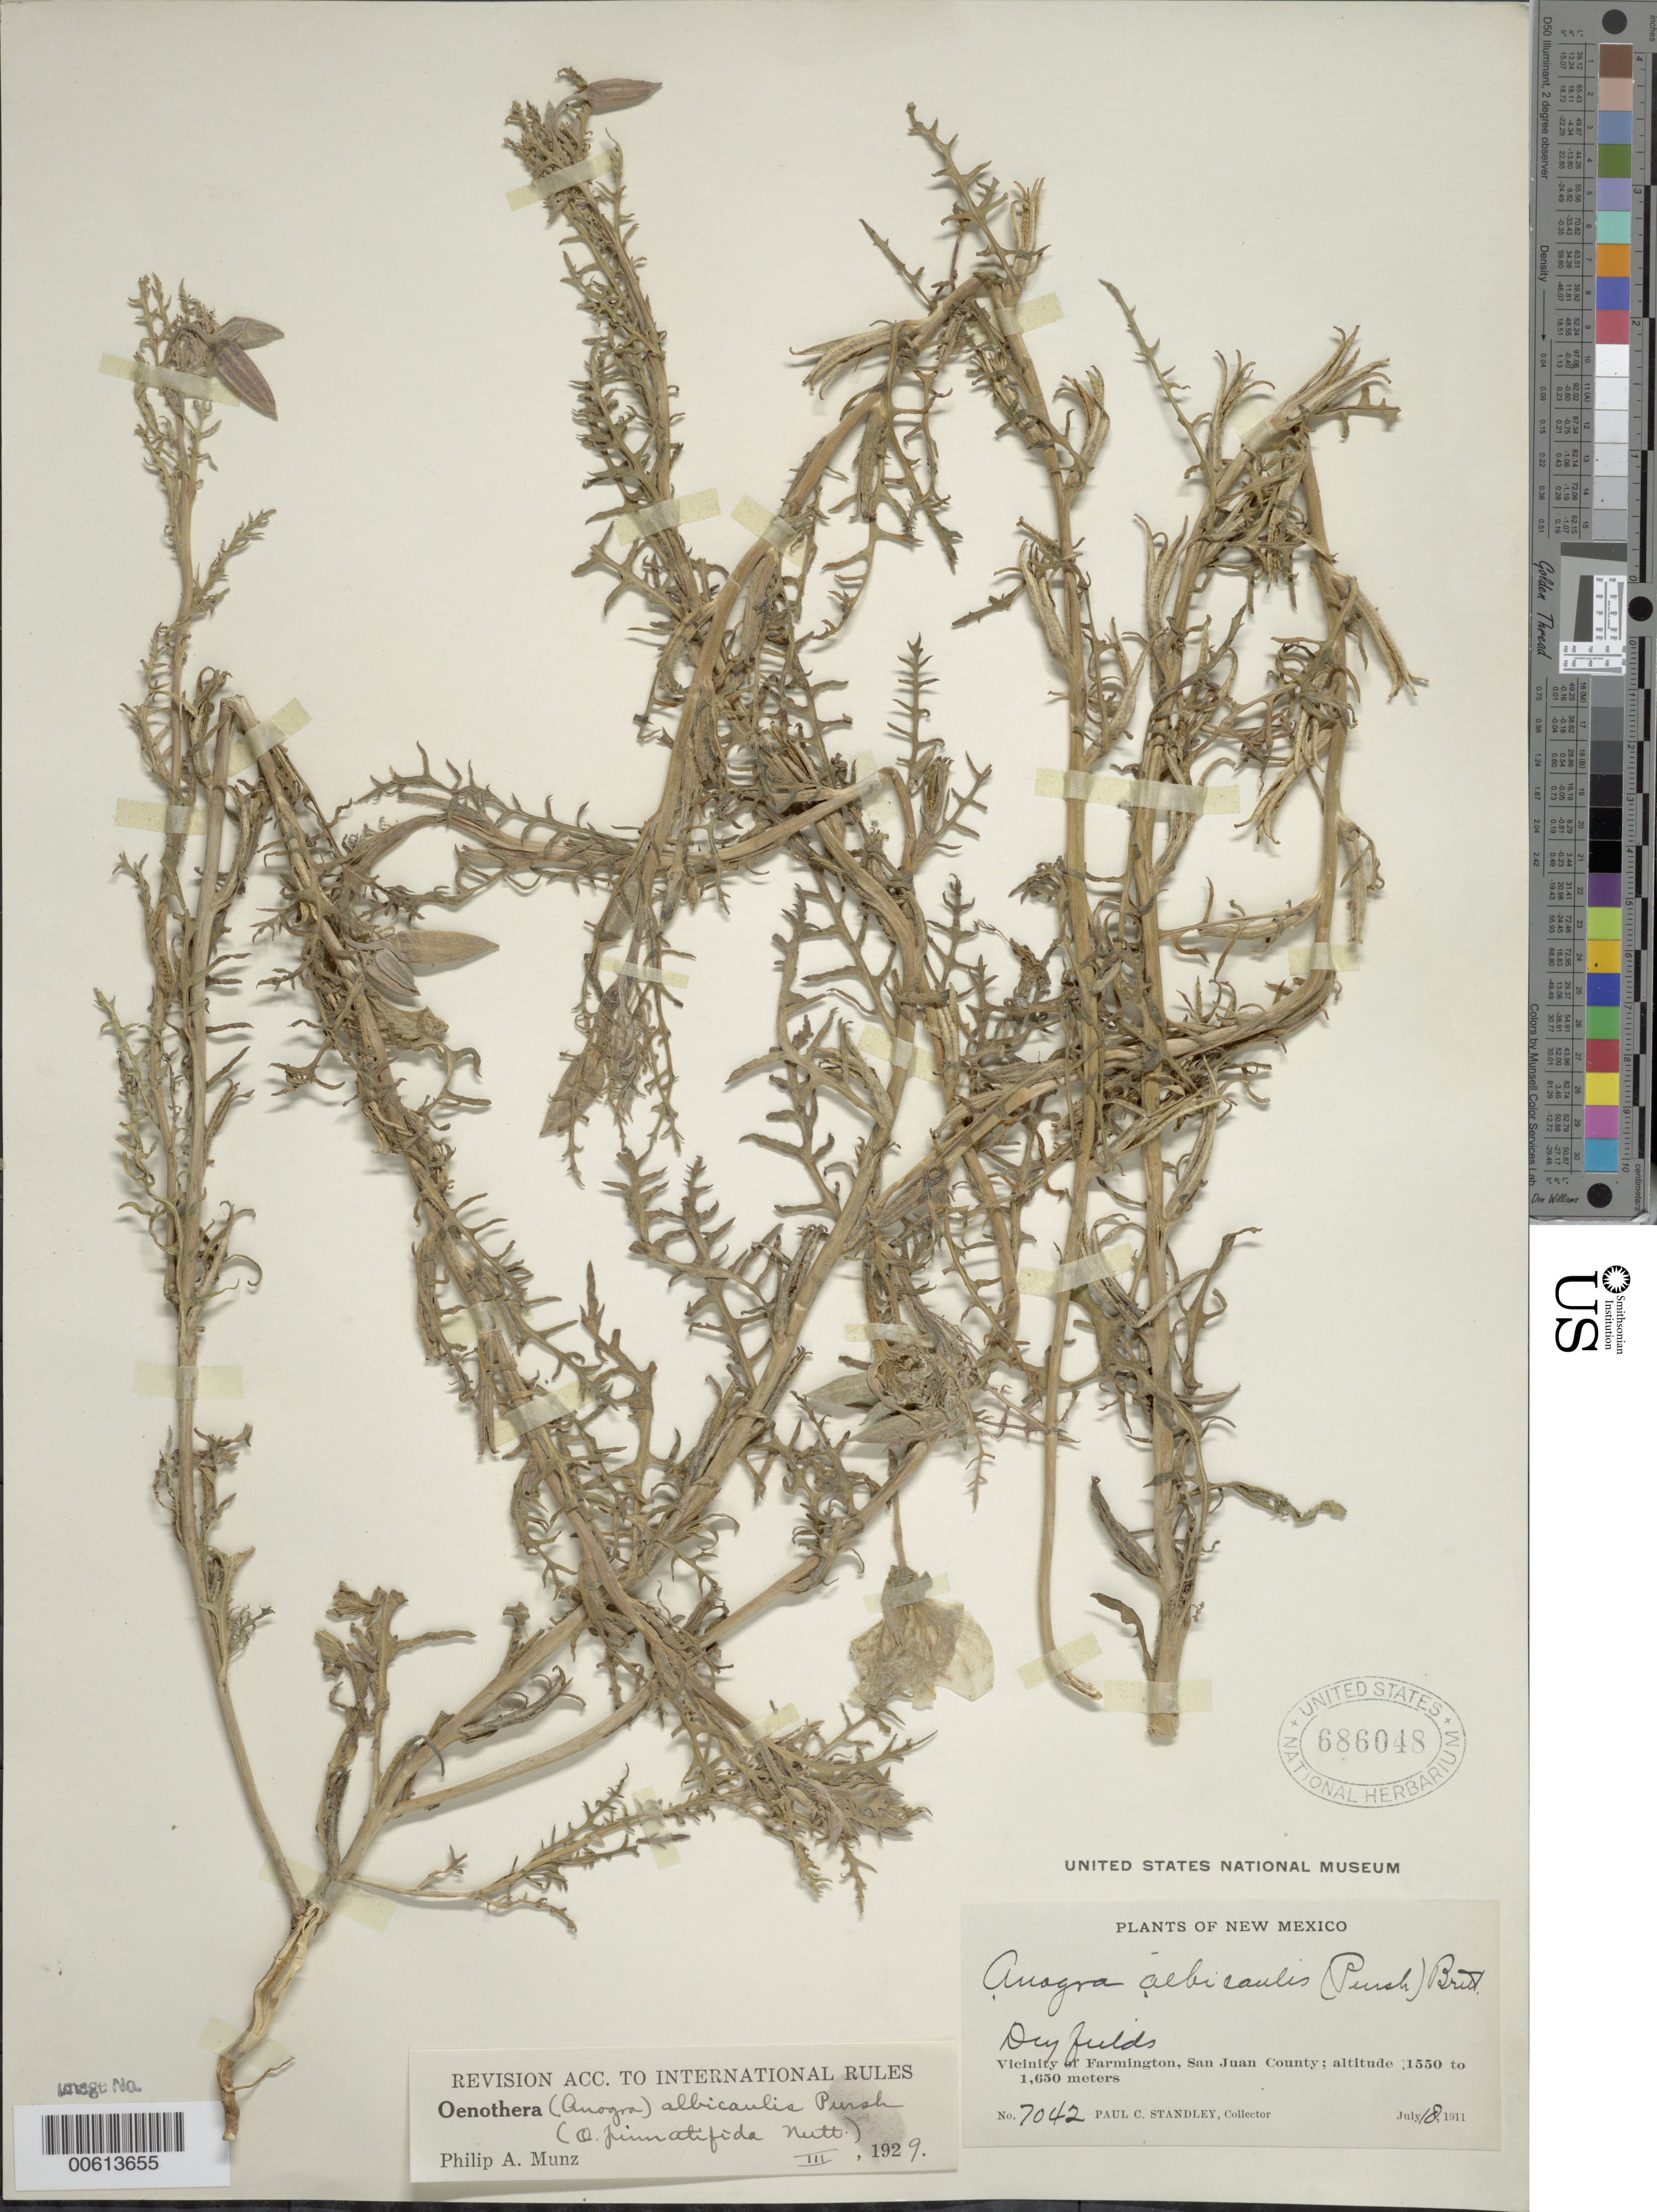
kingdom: Plantae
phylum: Tracheophyta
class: Magnoliopsida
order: Myrtales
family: Onagraceae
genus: Oenothera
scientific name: Oenothera albicaulis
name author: Pursh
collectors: P. C. Standley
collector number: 7042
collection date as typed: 18 Jul 1911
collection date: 1911-07-18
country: United States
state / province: New Mexico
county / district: San Juan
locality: Farmington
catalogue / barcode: US 686048